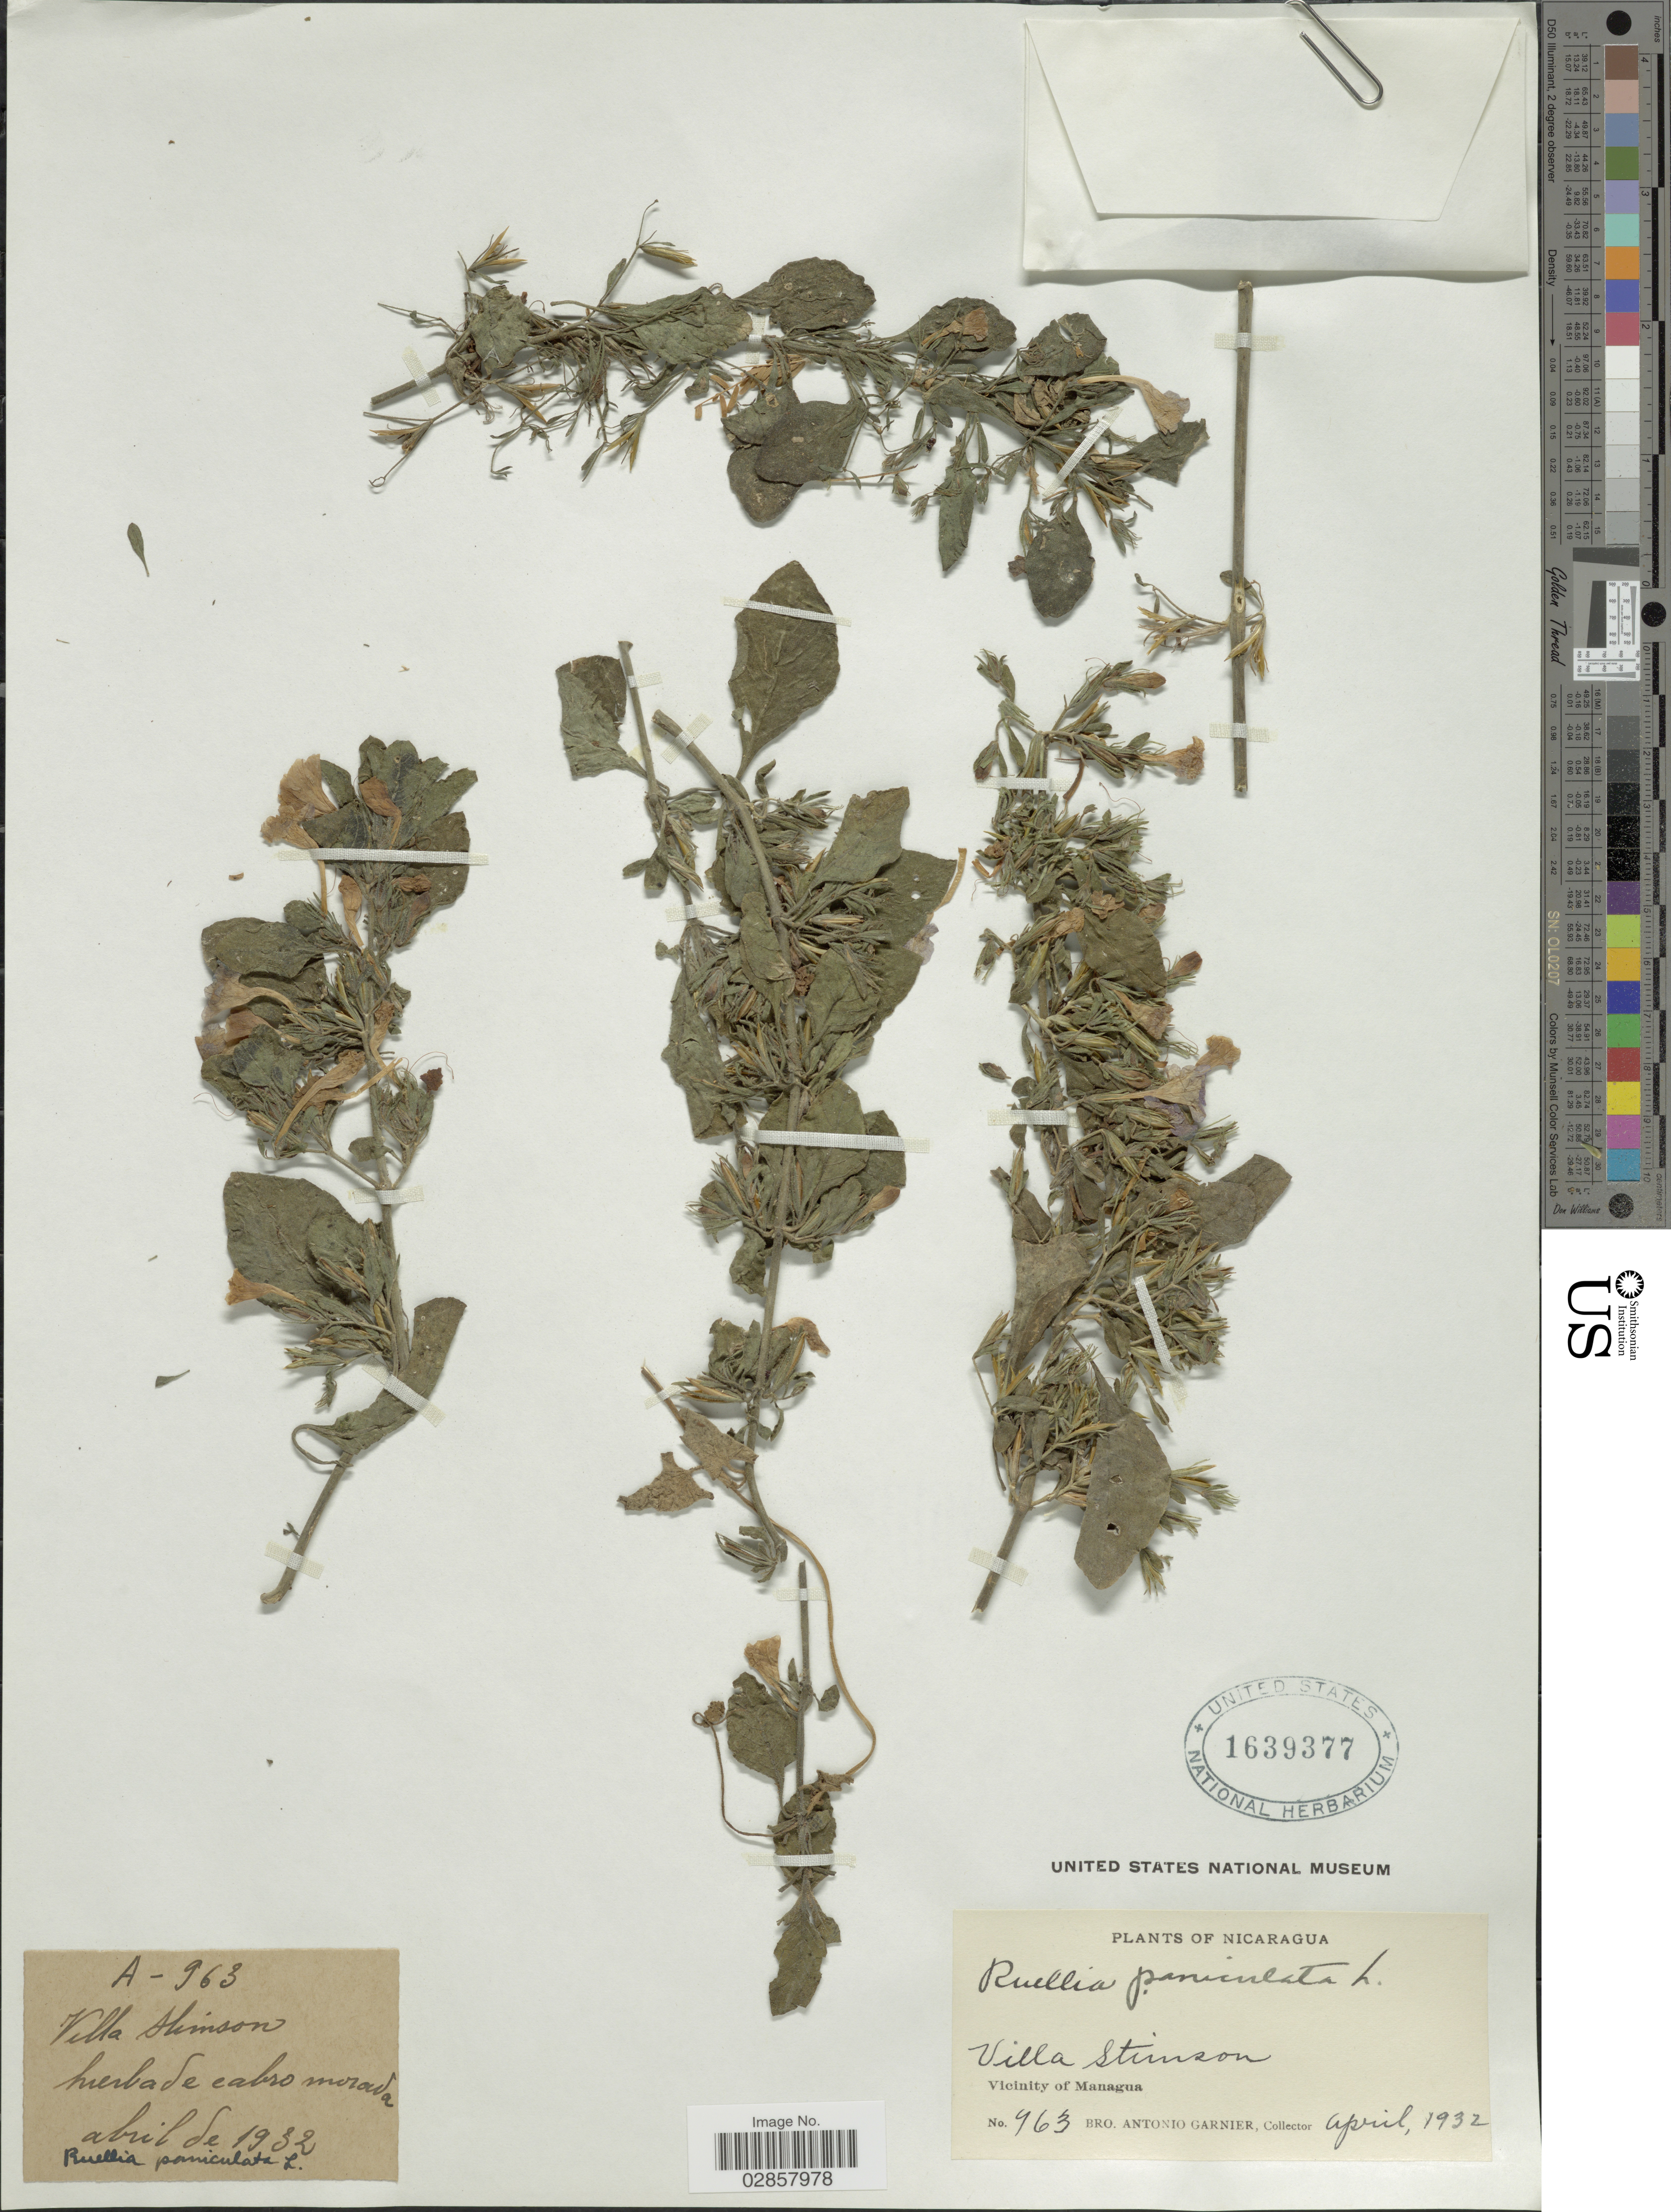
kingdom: Plantae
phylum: Tracheophyta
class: Magnoliopsida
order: Lamiales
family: Acanthaceae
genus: Ruellia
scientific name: Ruellia paniculata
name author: L.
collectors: Bro. A. Garnier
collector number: A-963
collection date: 1932-04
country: Nicaragua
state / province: Managua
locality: Villa Stinson. Vicinity of Managua.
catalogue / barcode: US 1639377